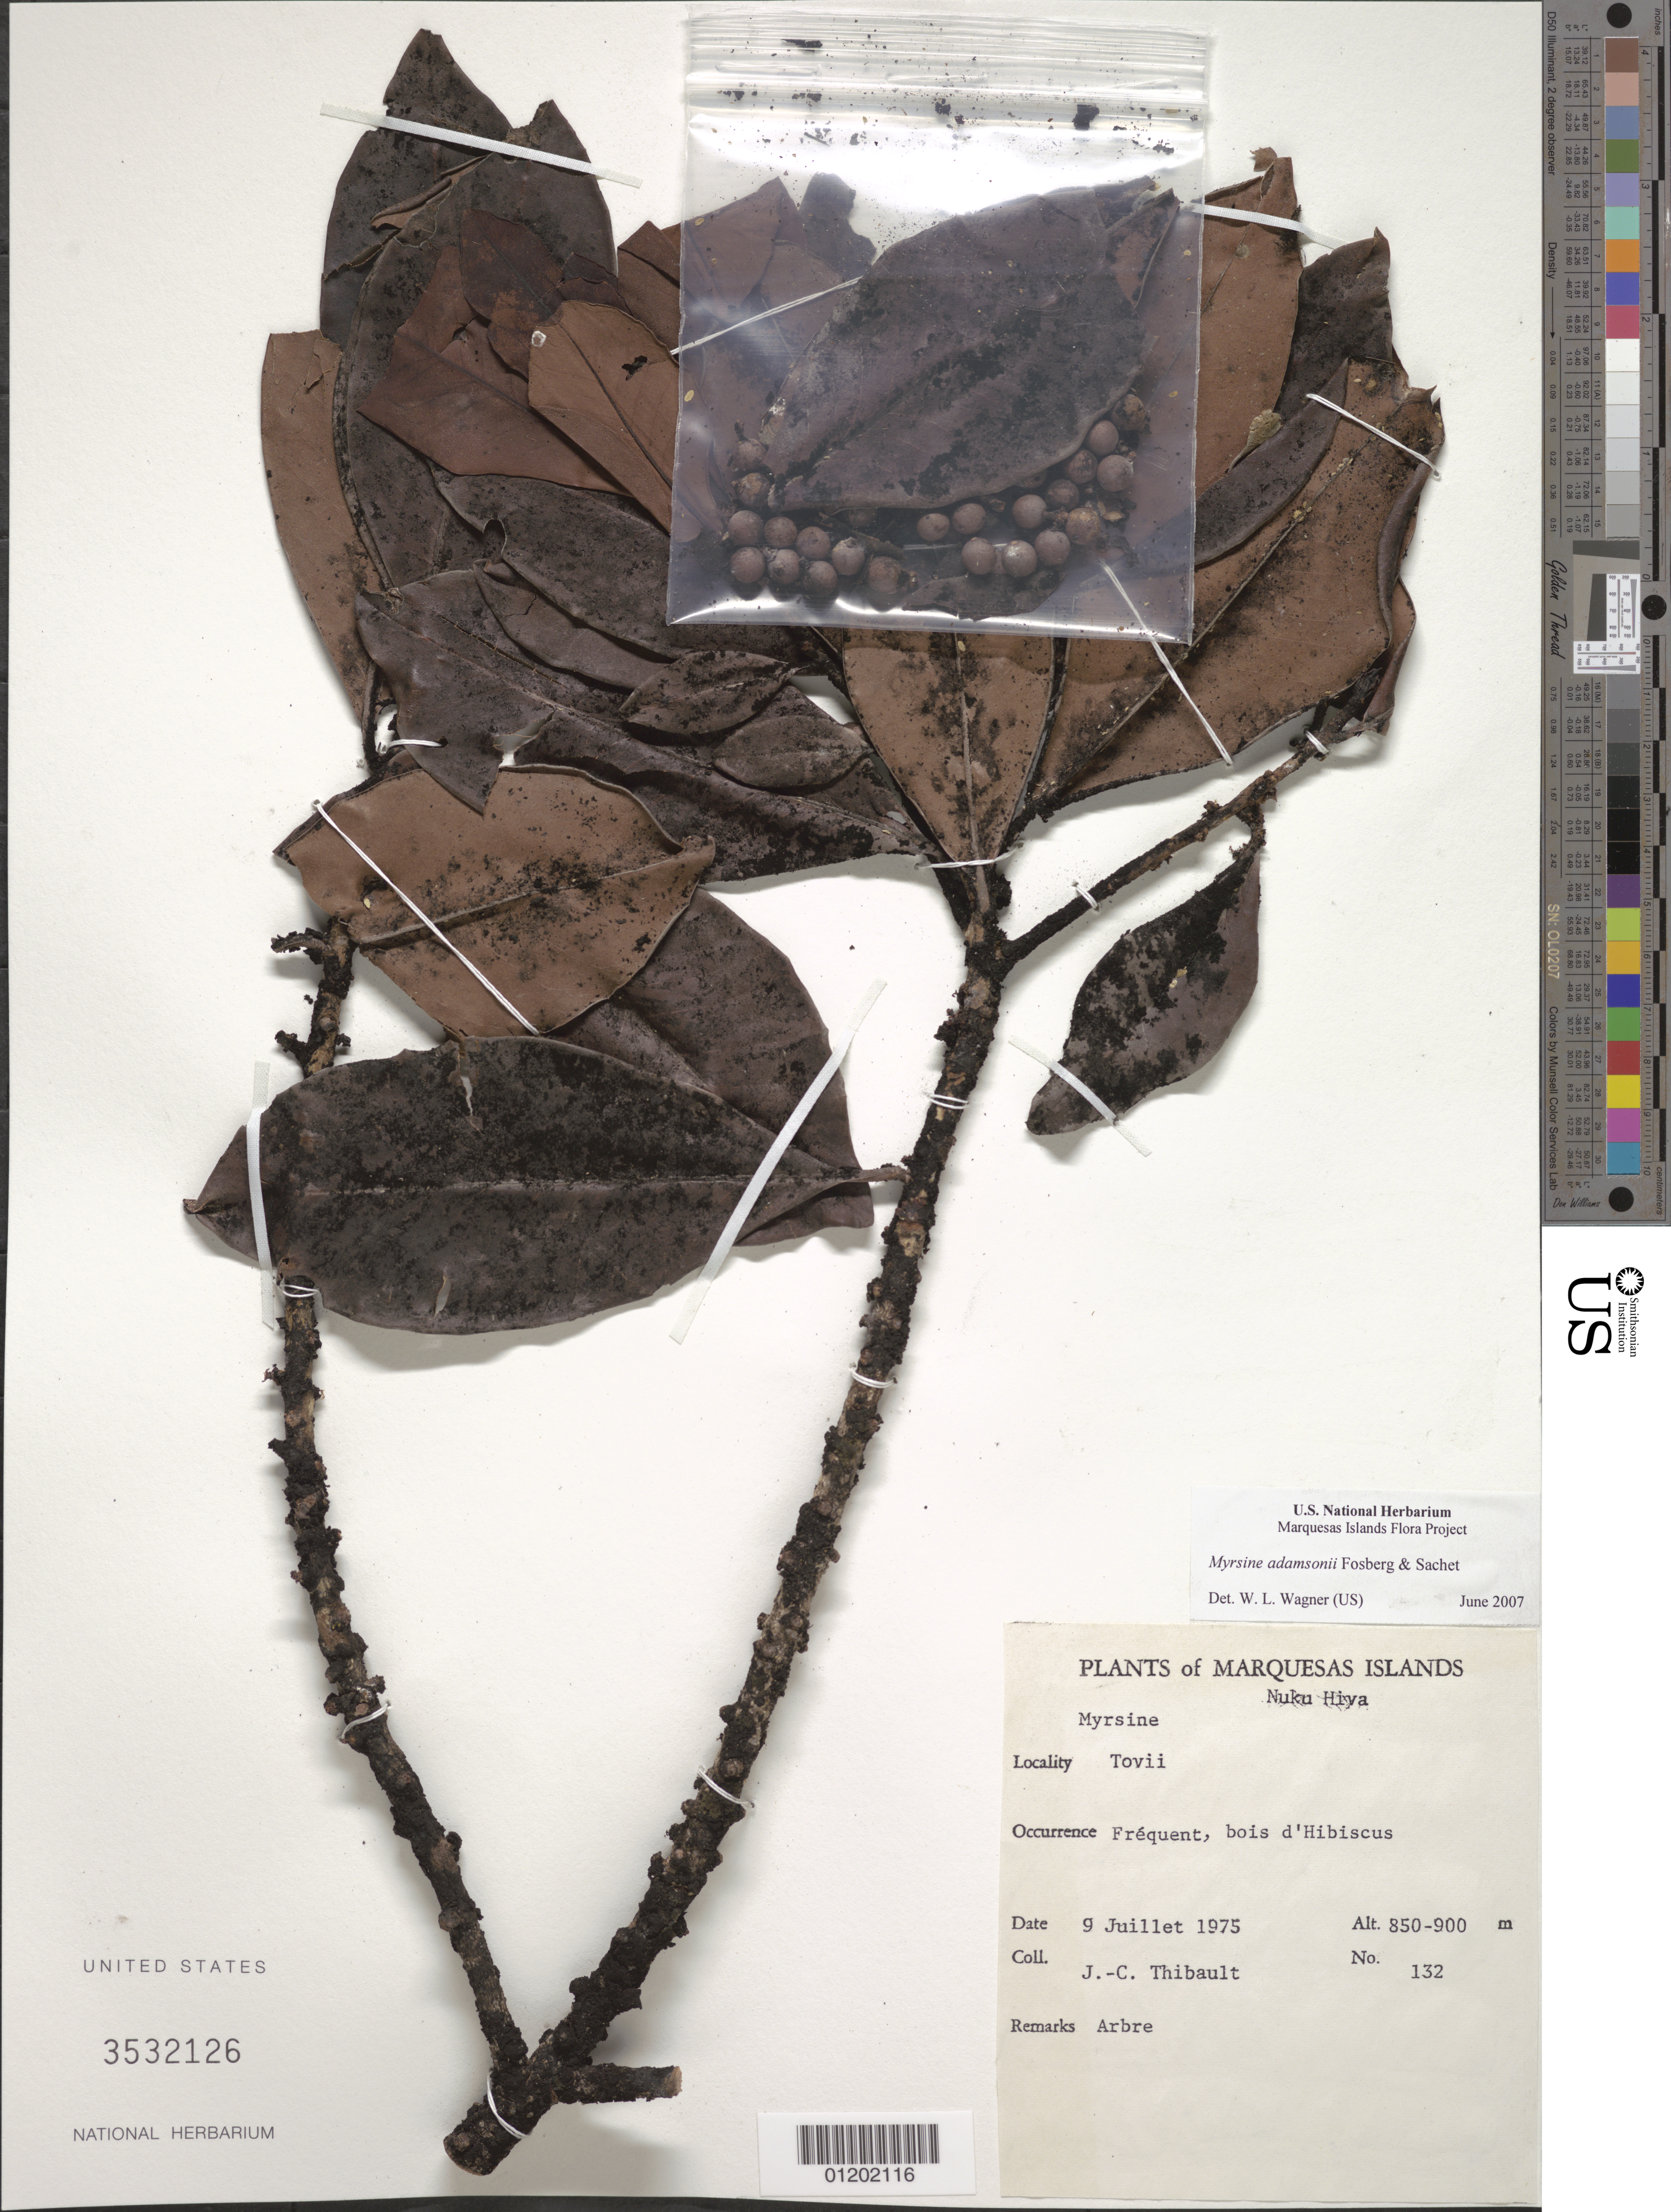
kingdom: Plantae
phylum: Tracheophyta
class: Magnoliopsida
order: Ericales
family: Primulaceae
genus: Myrsine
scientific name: Myrsine adamsonii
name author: Fosberg & Sachet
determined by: Wagner, W. L., (BOT), Smithsonian Institution - National Museum of Natural History (UNITED STATES)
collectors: J. Thibault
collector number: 132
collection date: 1975-07-09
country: French Polynesia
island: Nuku Hiva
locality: Toovii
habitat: Fréquent, bois d'Hibiscus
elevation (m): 850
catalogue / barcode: US 3532126